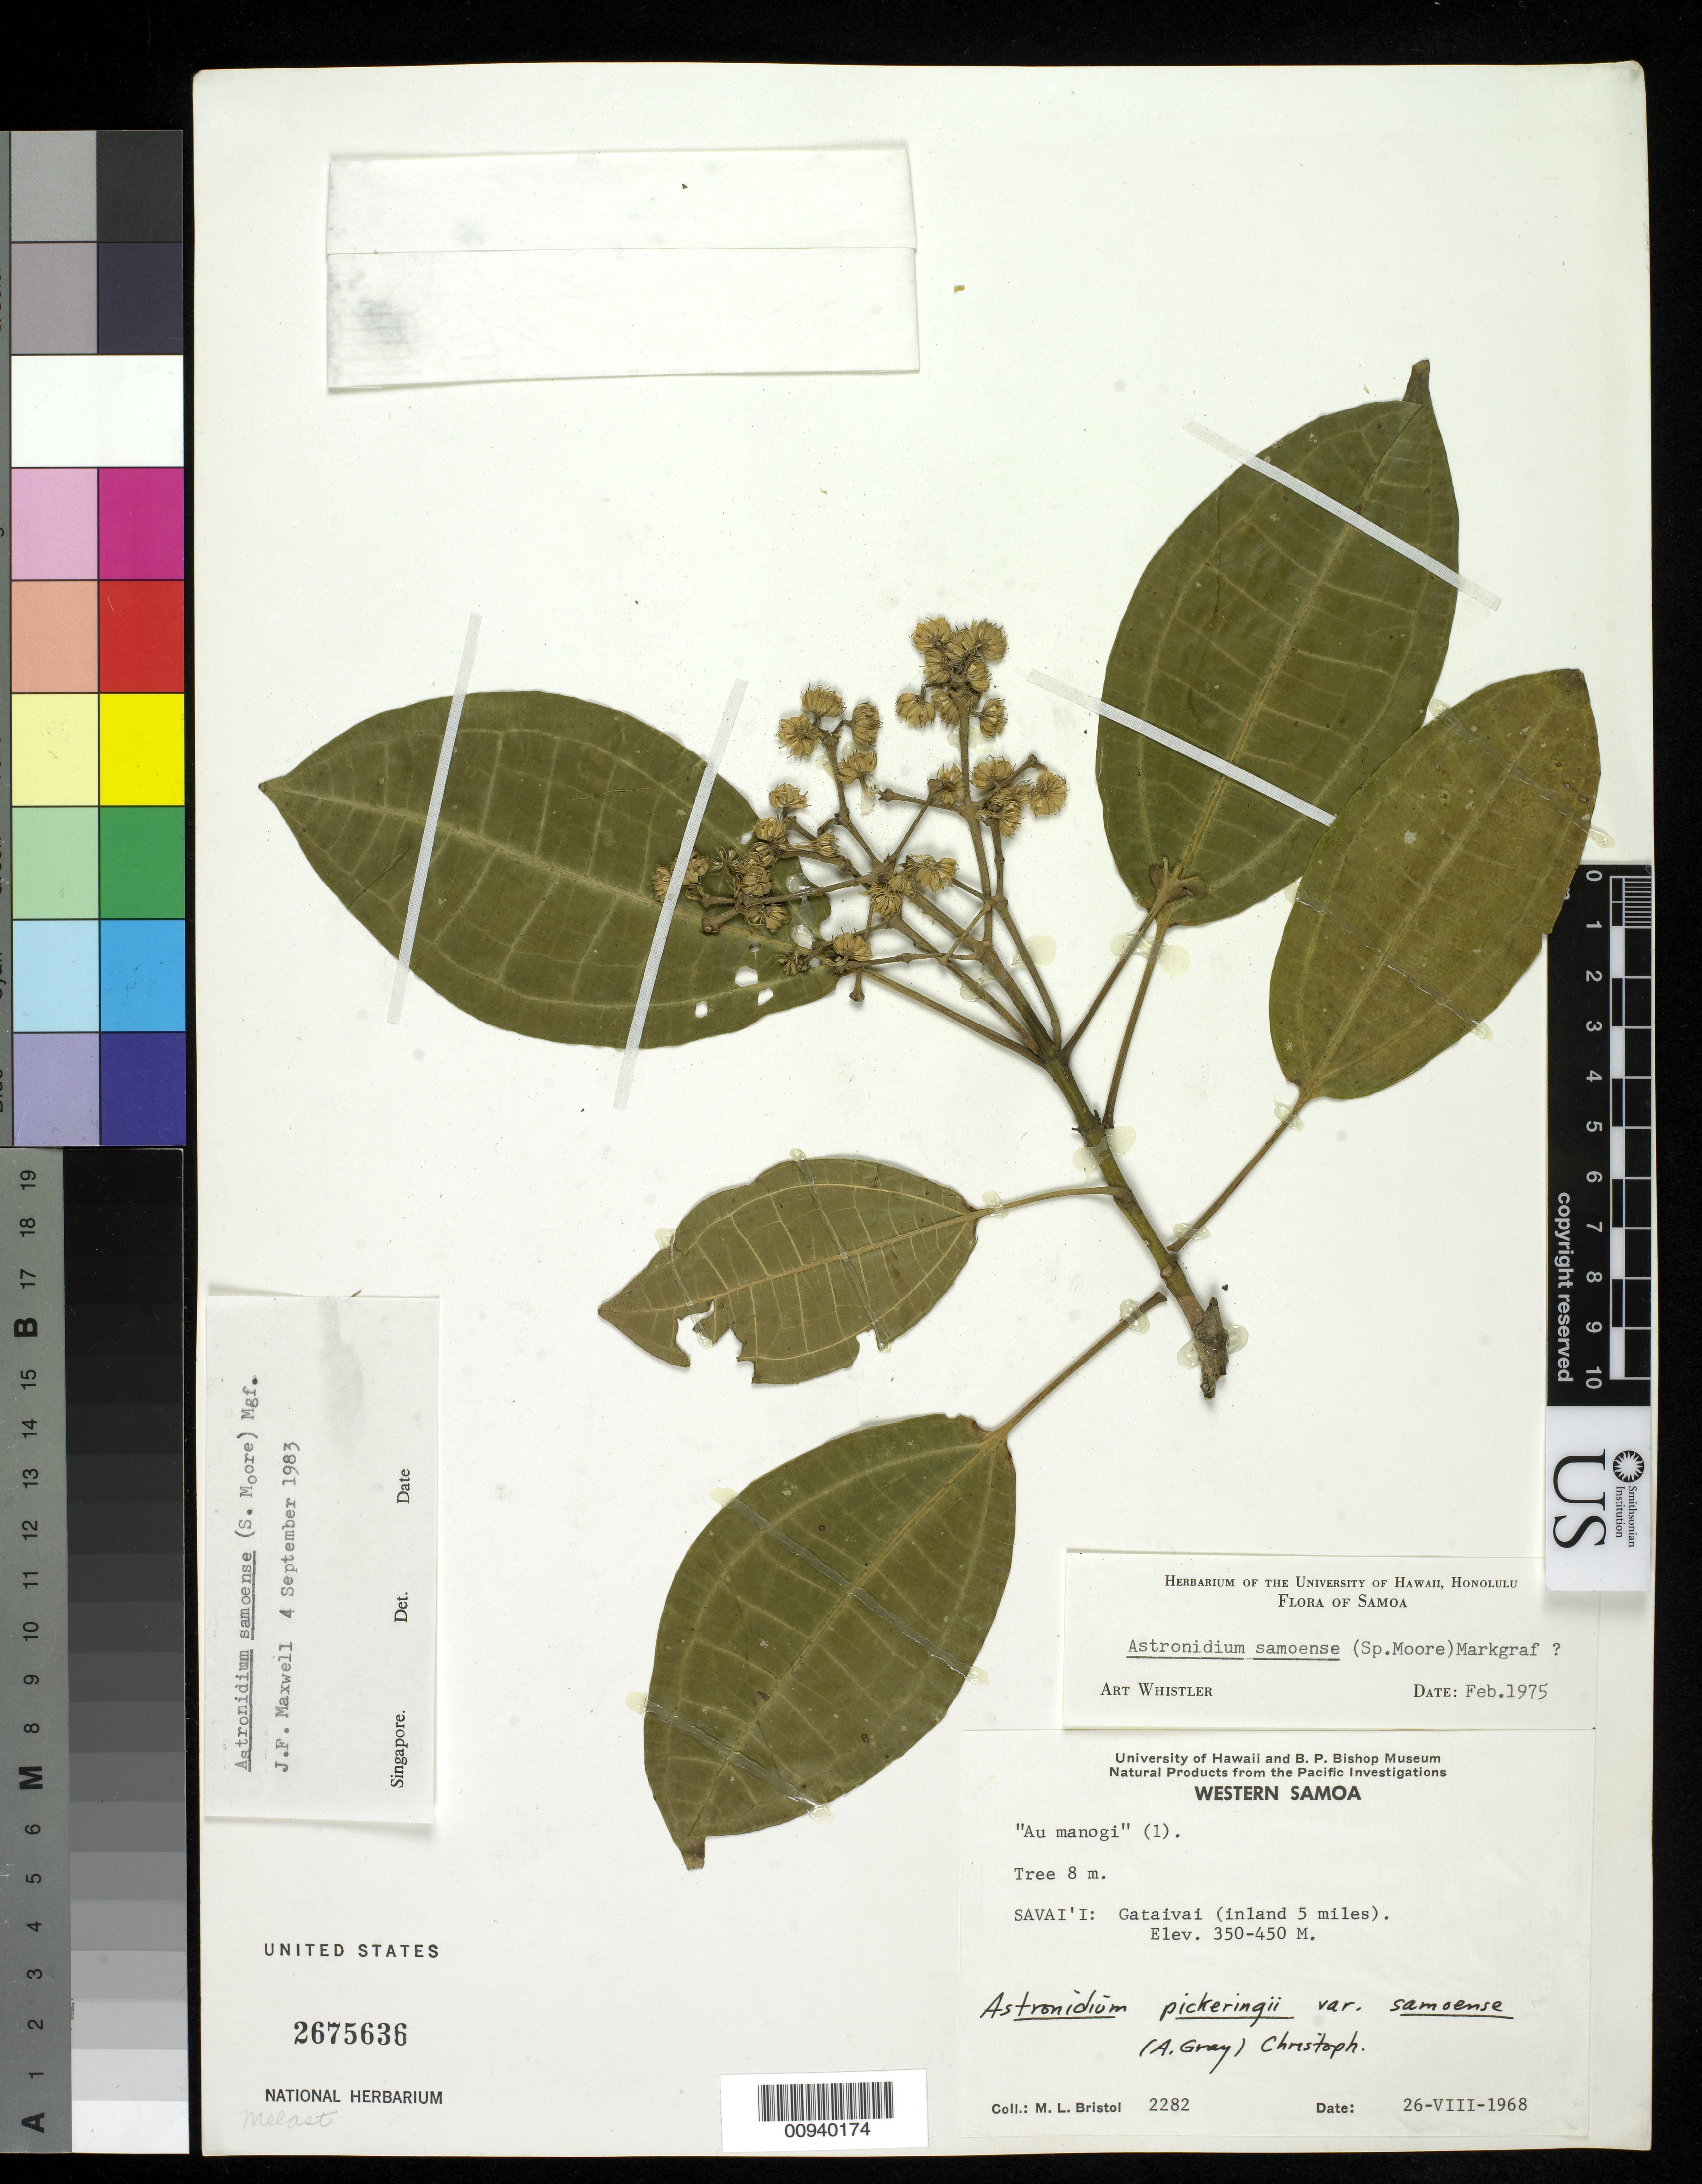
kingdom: Plantae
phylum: Tracheophyta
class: Magnoliopsida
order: Myrtales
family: Melastomataceae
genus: Astronidium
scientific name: Astronidium samoense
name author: (S. Moore) Markgr.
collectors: M. L. Bristol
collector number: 2282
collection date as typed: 26 Aug 1968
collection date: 1968-08-26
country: Samoa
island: Savai'i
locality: Gataivai (inland 5 miles)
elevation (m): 350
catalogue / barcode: US 2675636